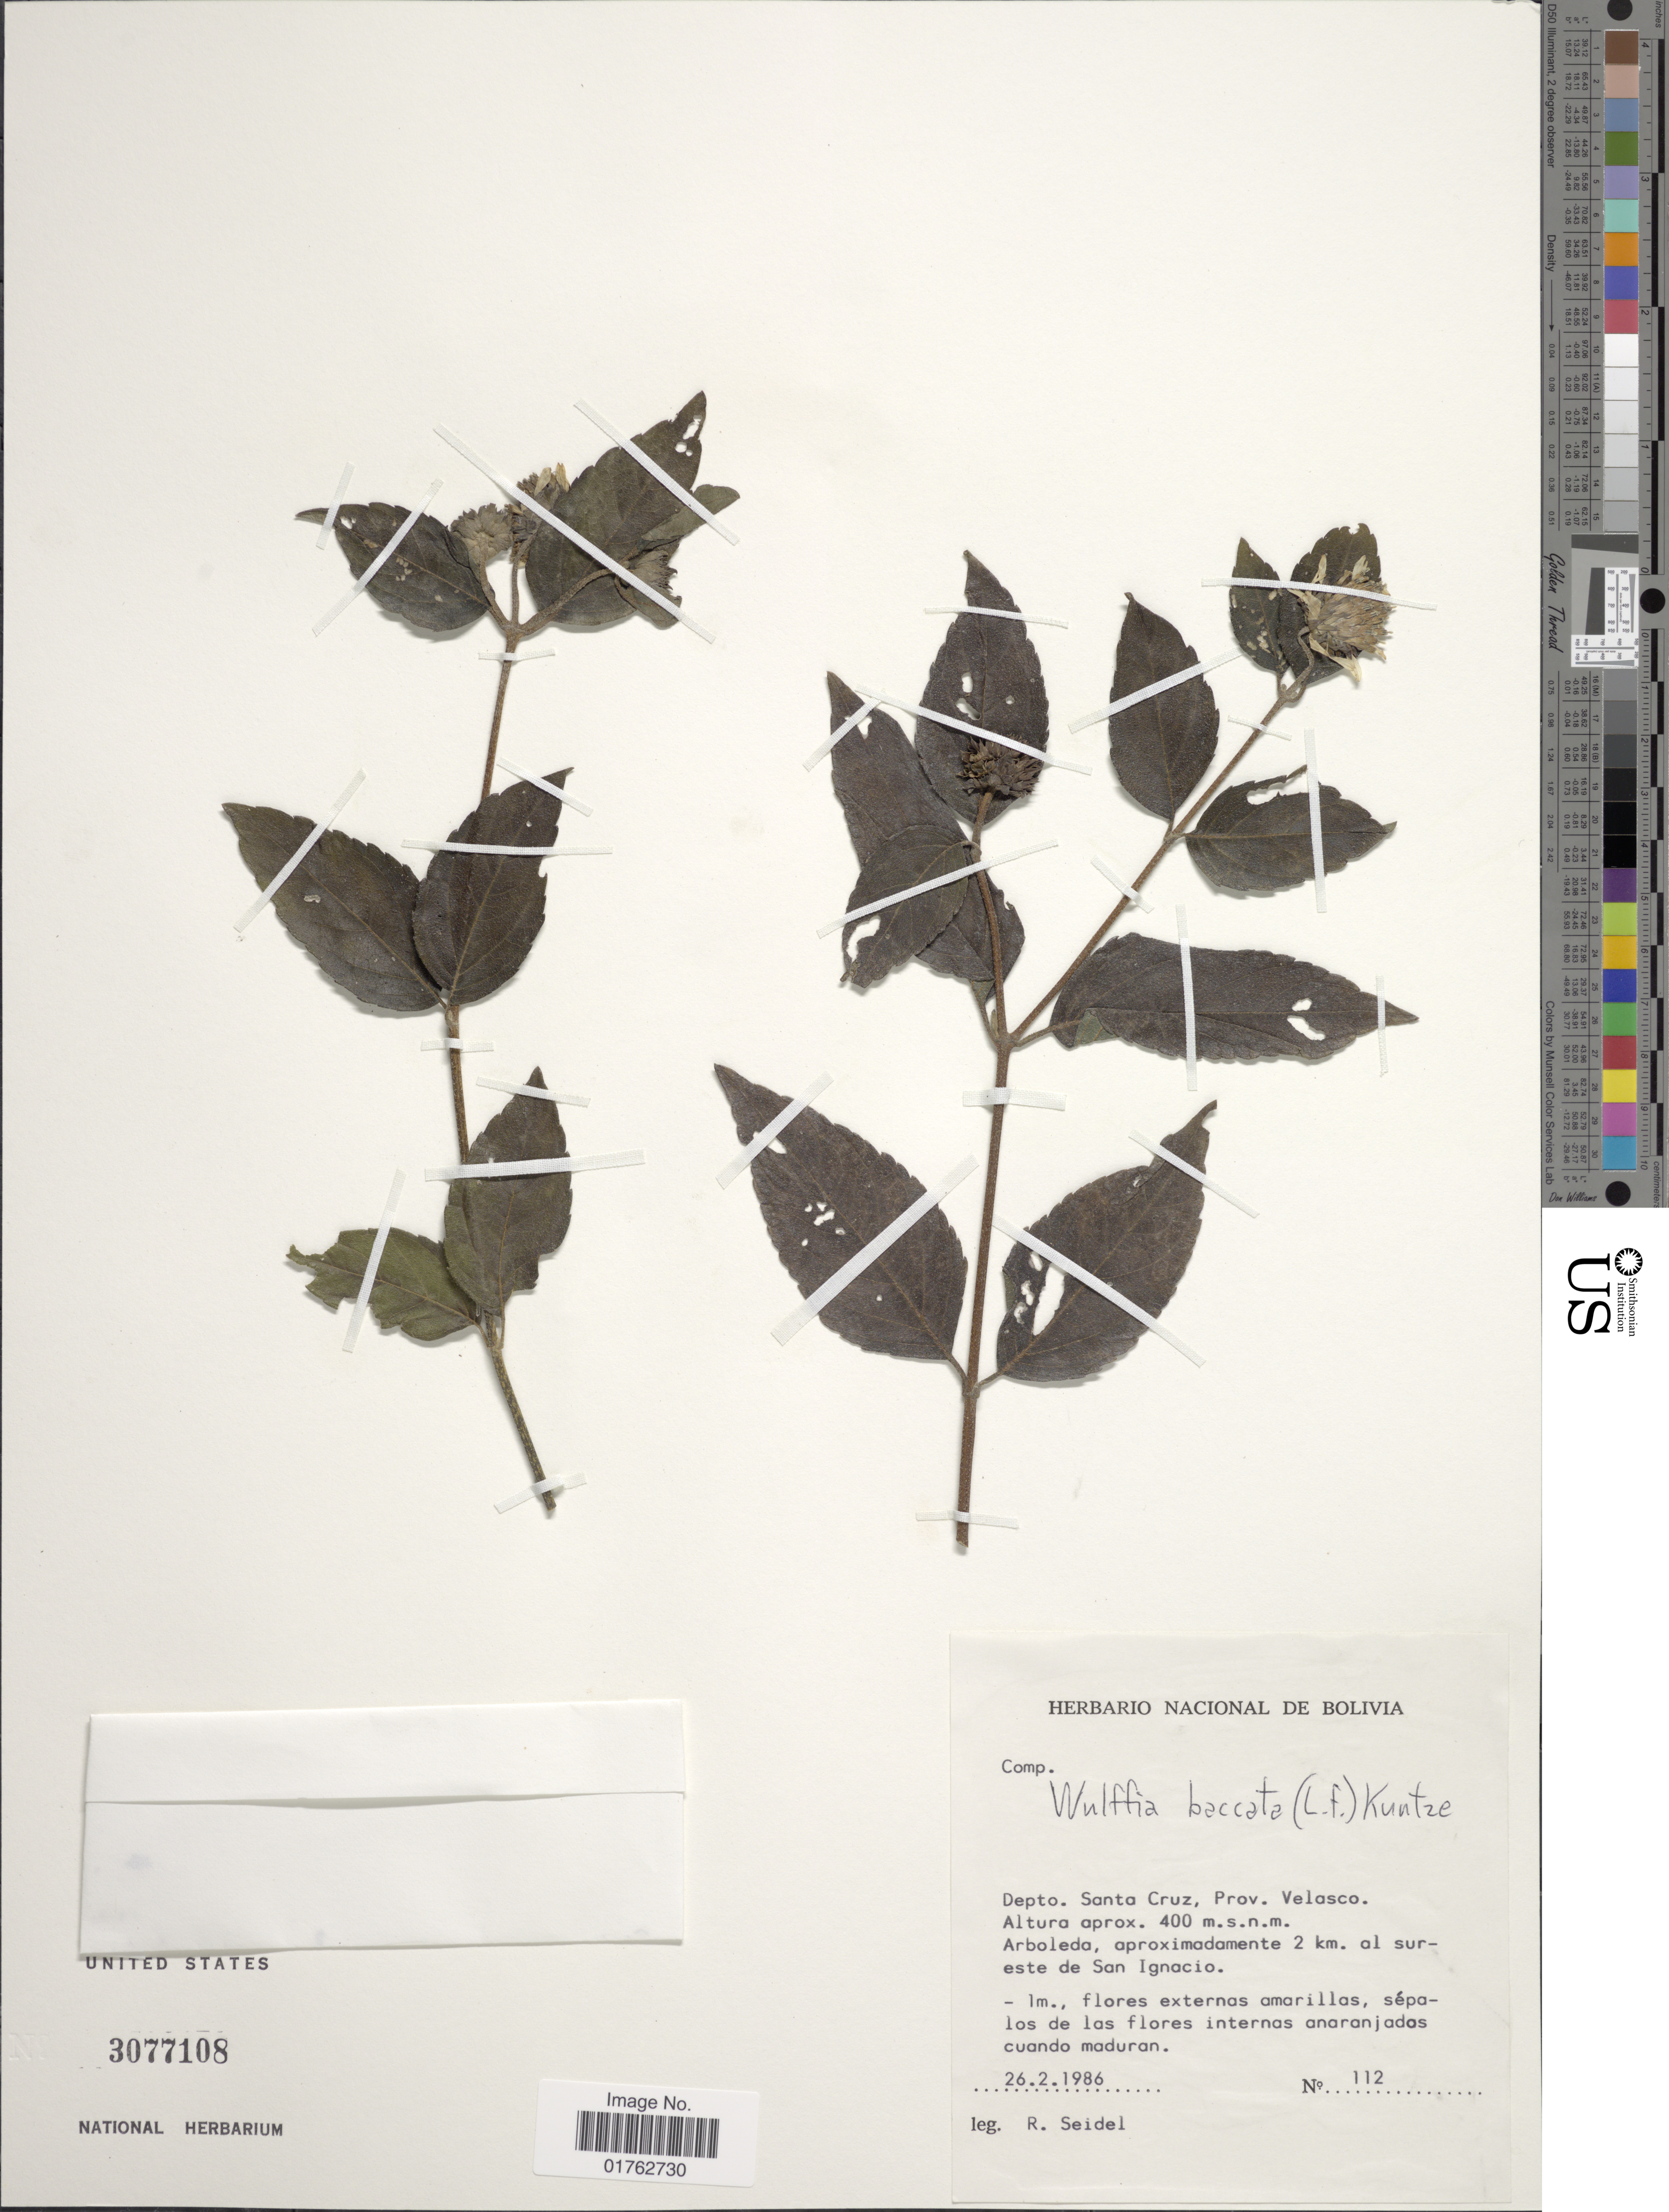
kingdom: Plantae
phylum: Tracheophyta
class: Magnoliopsida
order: Asterales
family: Asteraceae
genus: Wulffia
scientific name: Wulffia baccata var. baccata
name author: (L.) Kuntze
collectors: R. Seidel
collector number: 112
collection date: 1986-02-26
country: Bolivia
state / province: Santa Cruz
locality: Depto. Santa Cruz, Prov. Velasco, 2 km. al sureste de San Ignacio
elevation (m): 400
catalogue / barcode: US 3077108